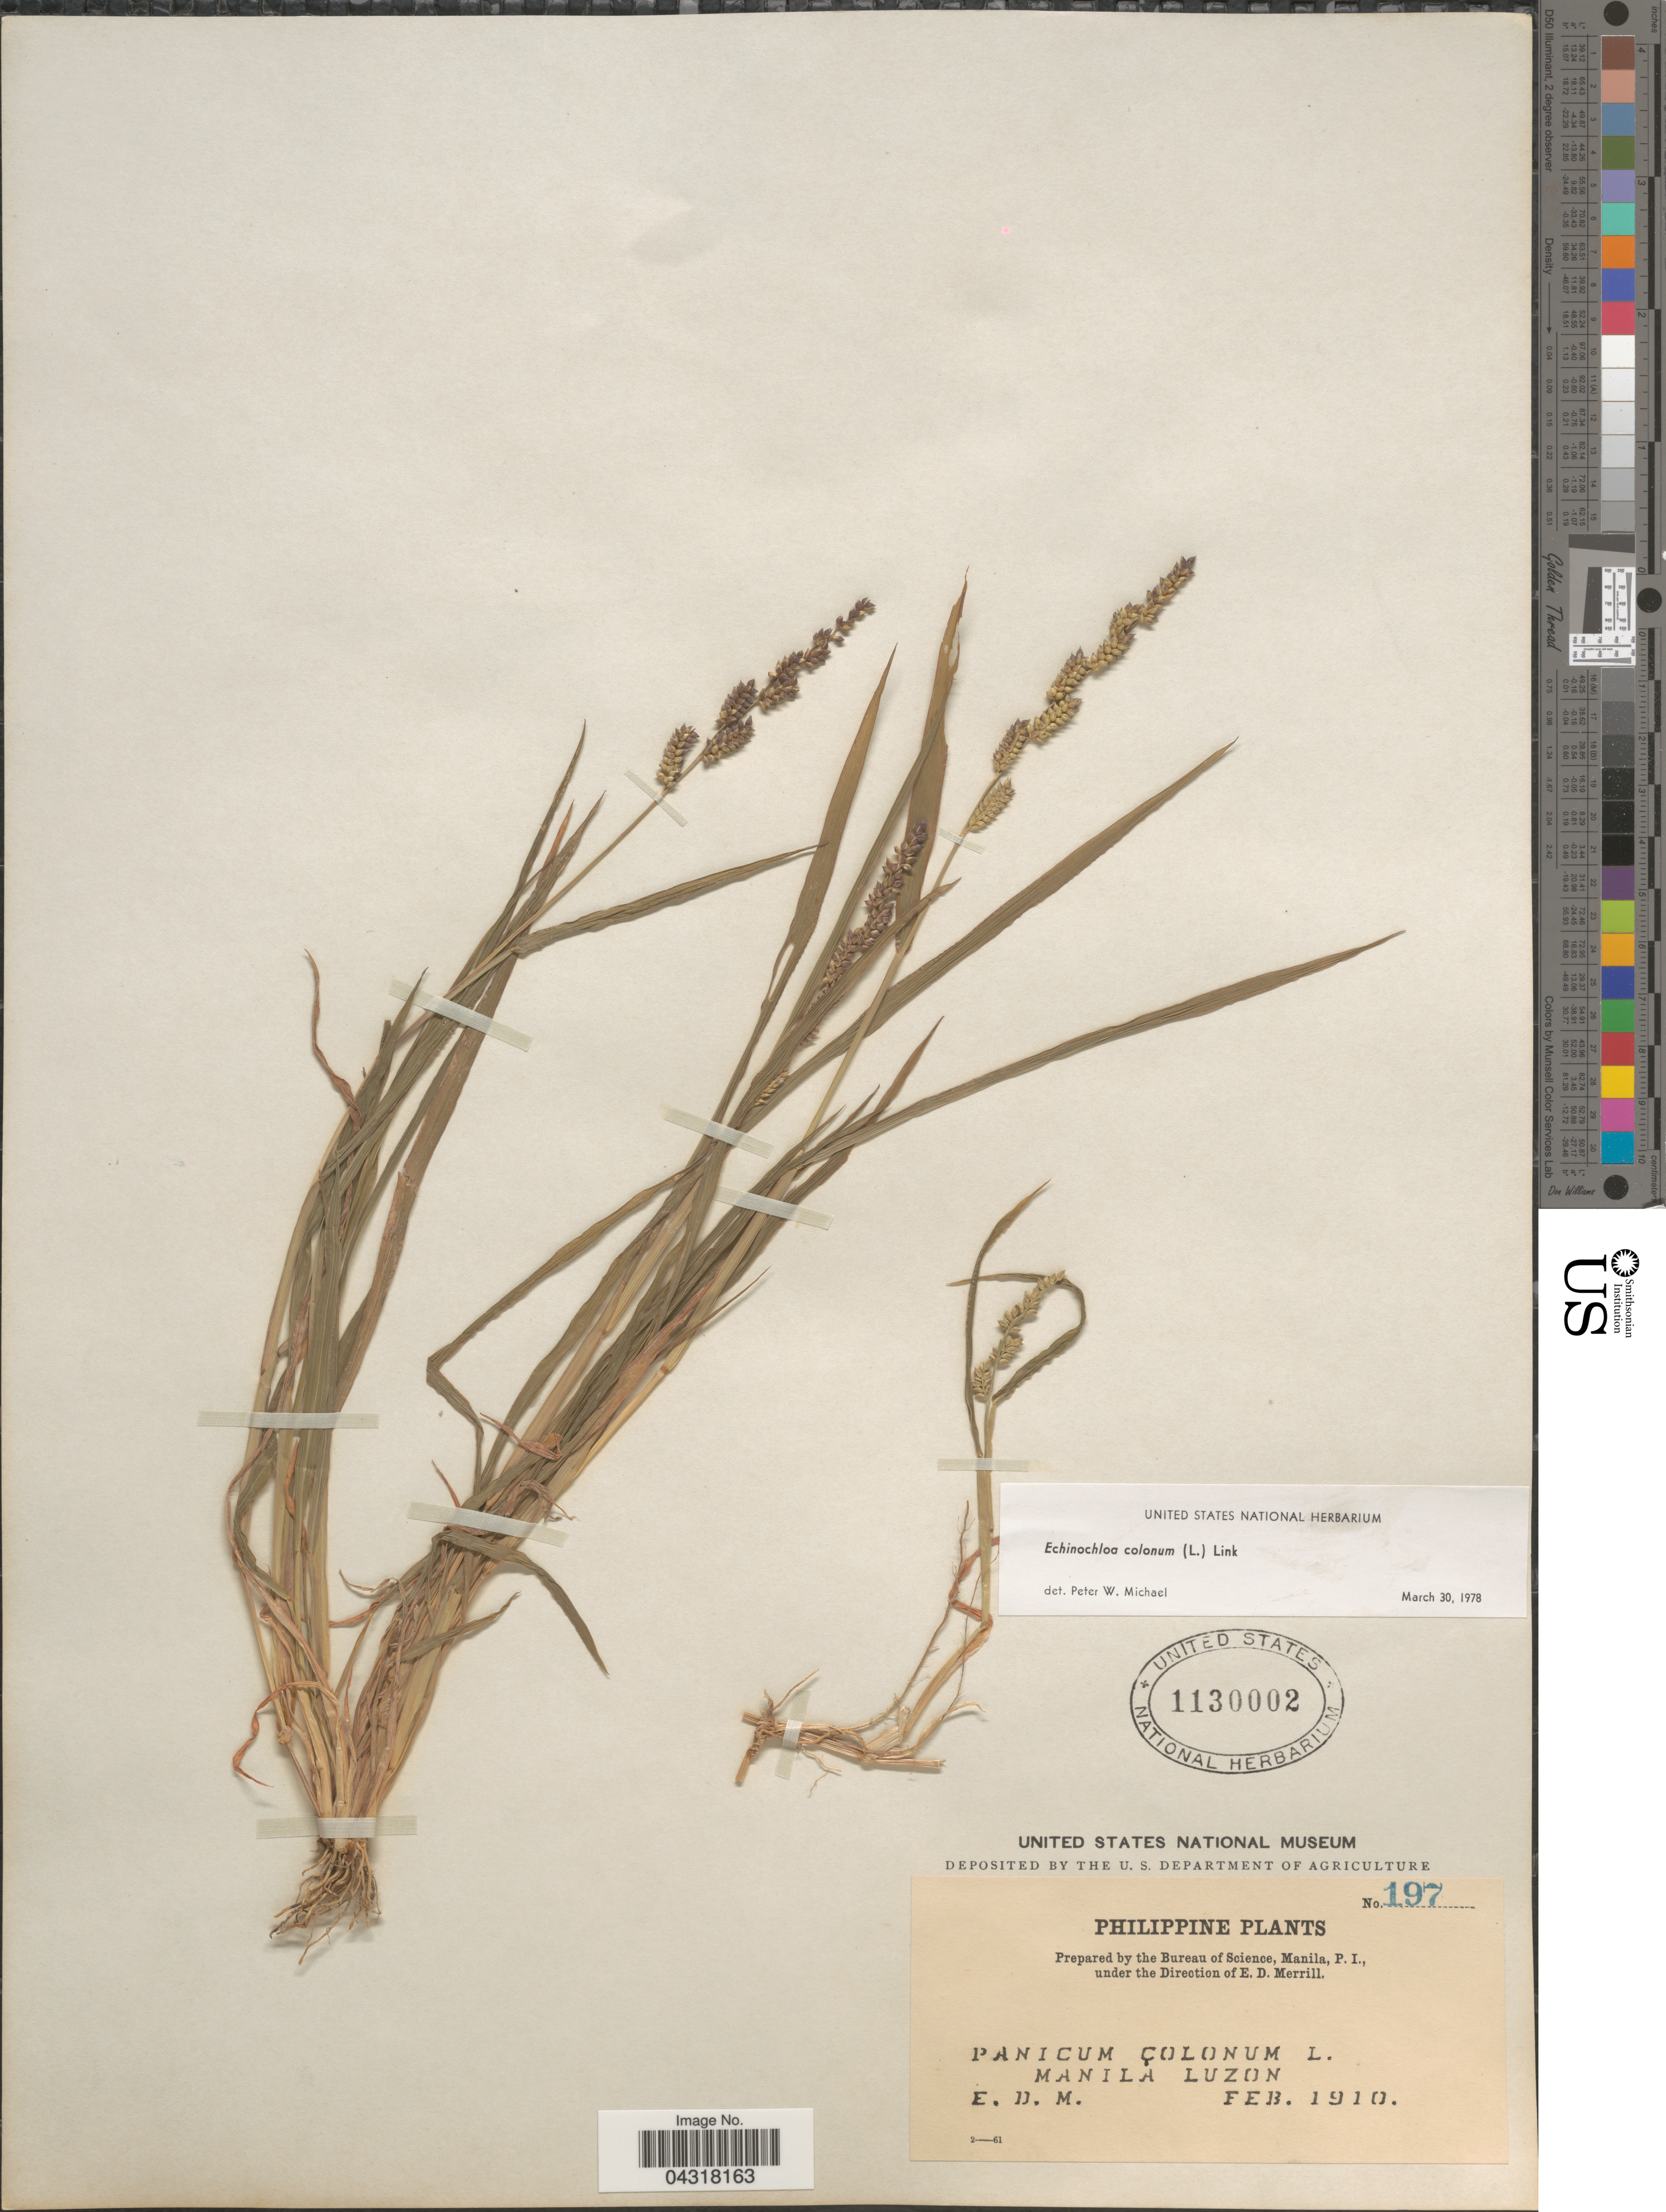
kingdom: Plantae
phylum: Tracheophyta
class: Liliopsida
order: Poales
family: Poaceae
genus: Echinochloa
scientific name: Echinochloa colona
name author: (L.) Link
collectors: E. D. Merrill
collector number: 197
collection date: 1910-02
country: Philippines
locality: Manila Luzon.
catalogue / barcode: US 1130002